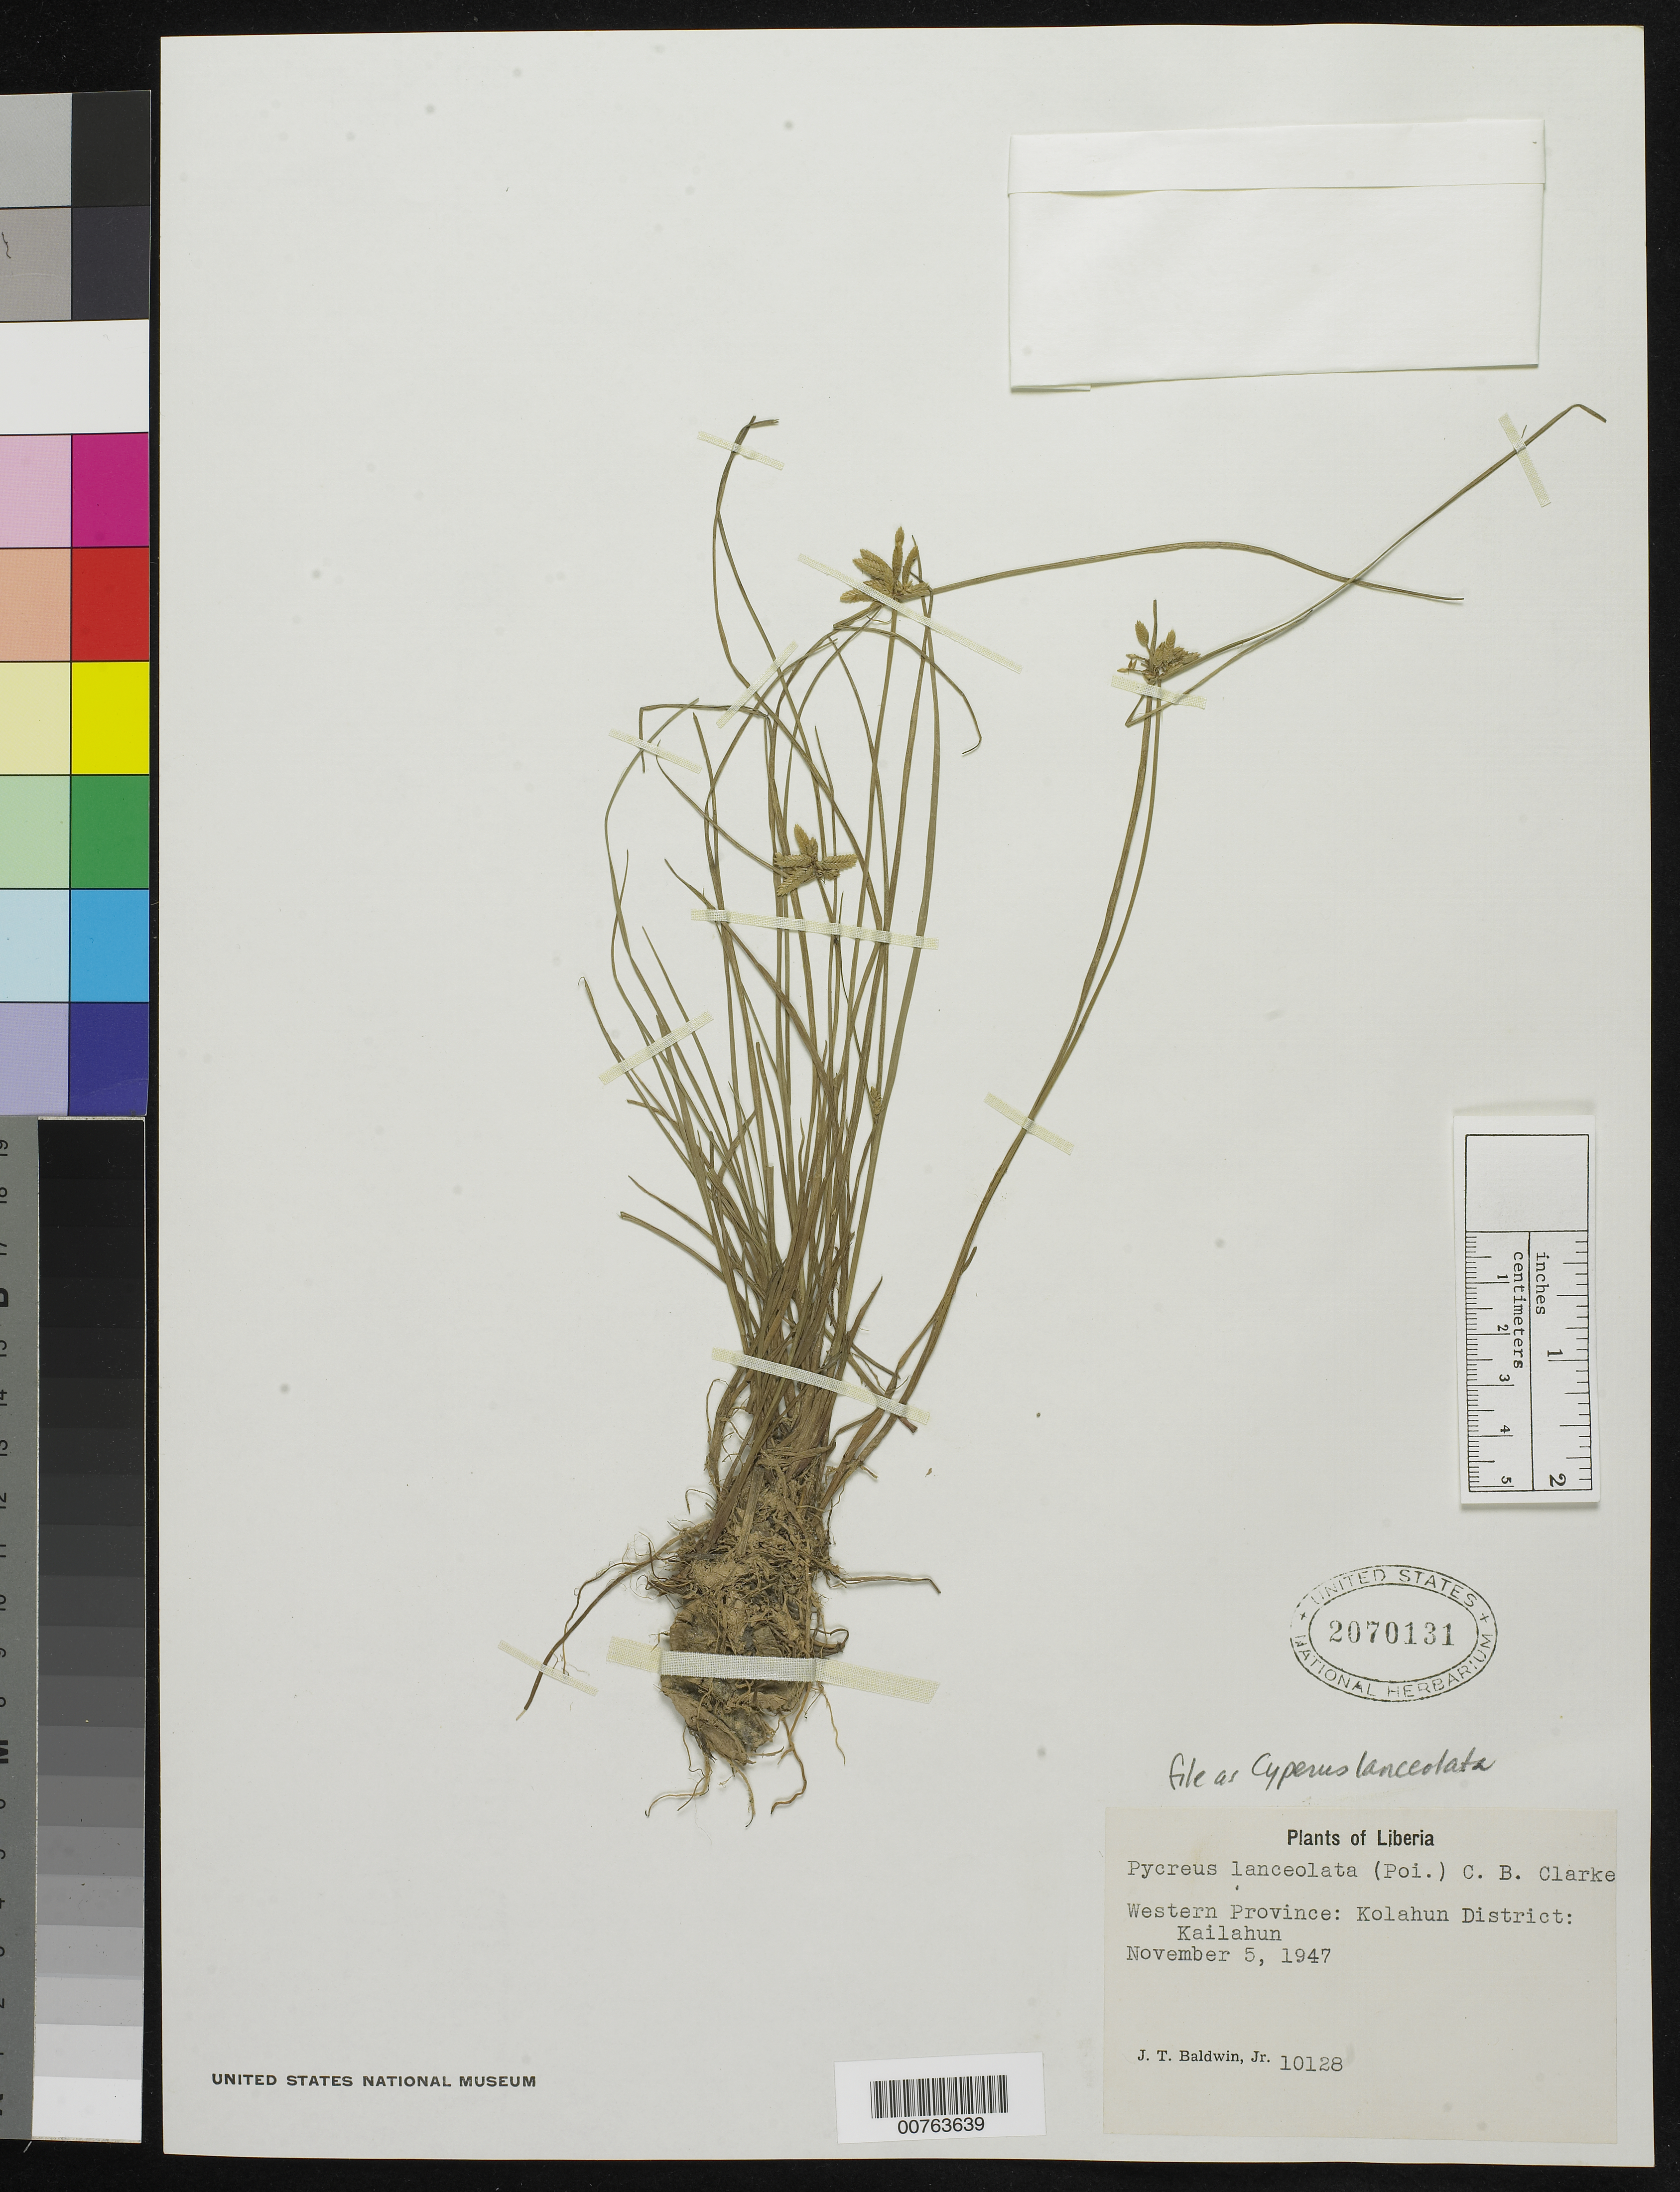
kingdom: Plantae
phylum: Tracheophyta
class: Liliopsida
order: Poales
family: Cyperaceae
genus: Cyperus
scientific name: Cyperus lanceolatus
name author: Poir.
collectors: J. T. Baldwin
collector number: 10128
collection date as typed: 05 Nov 1947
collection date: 1947-11-05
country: Liberia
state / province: Lofa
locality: Western Province: Kolahun District, Kailahun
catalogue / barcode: US 2070131